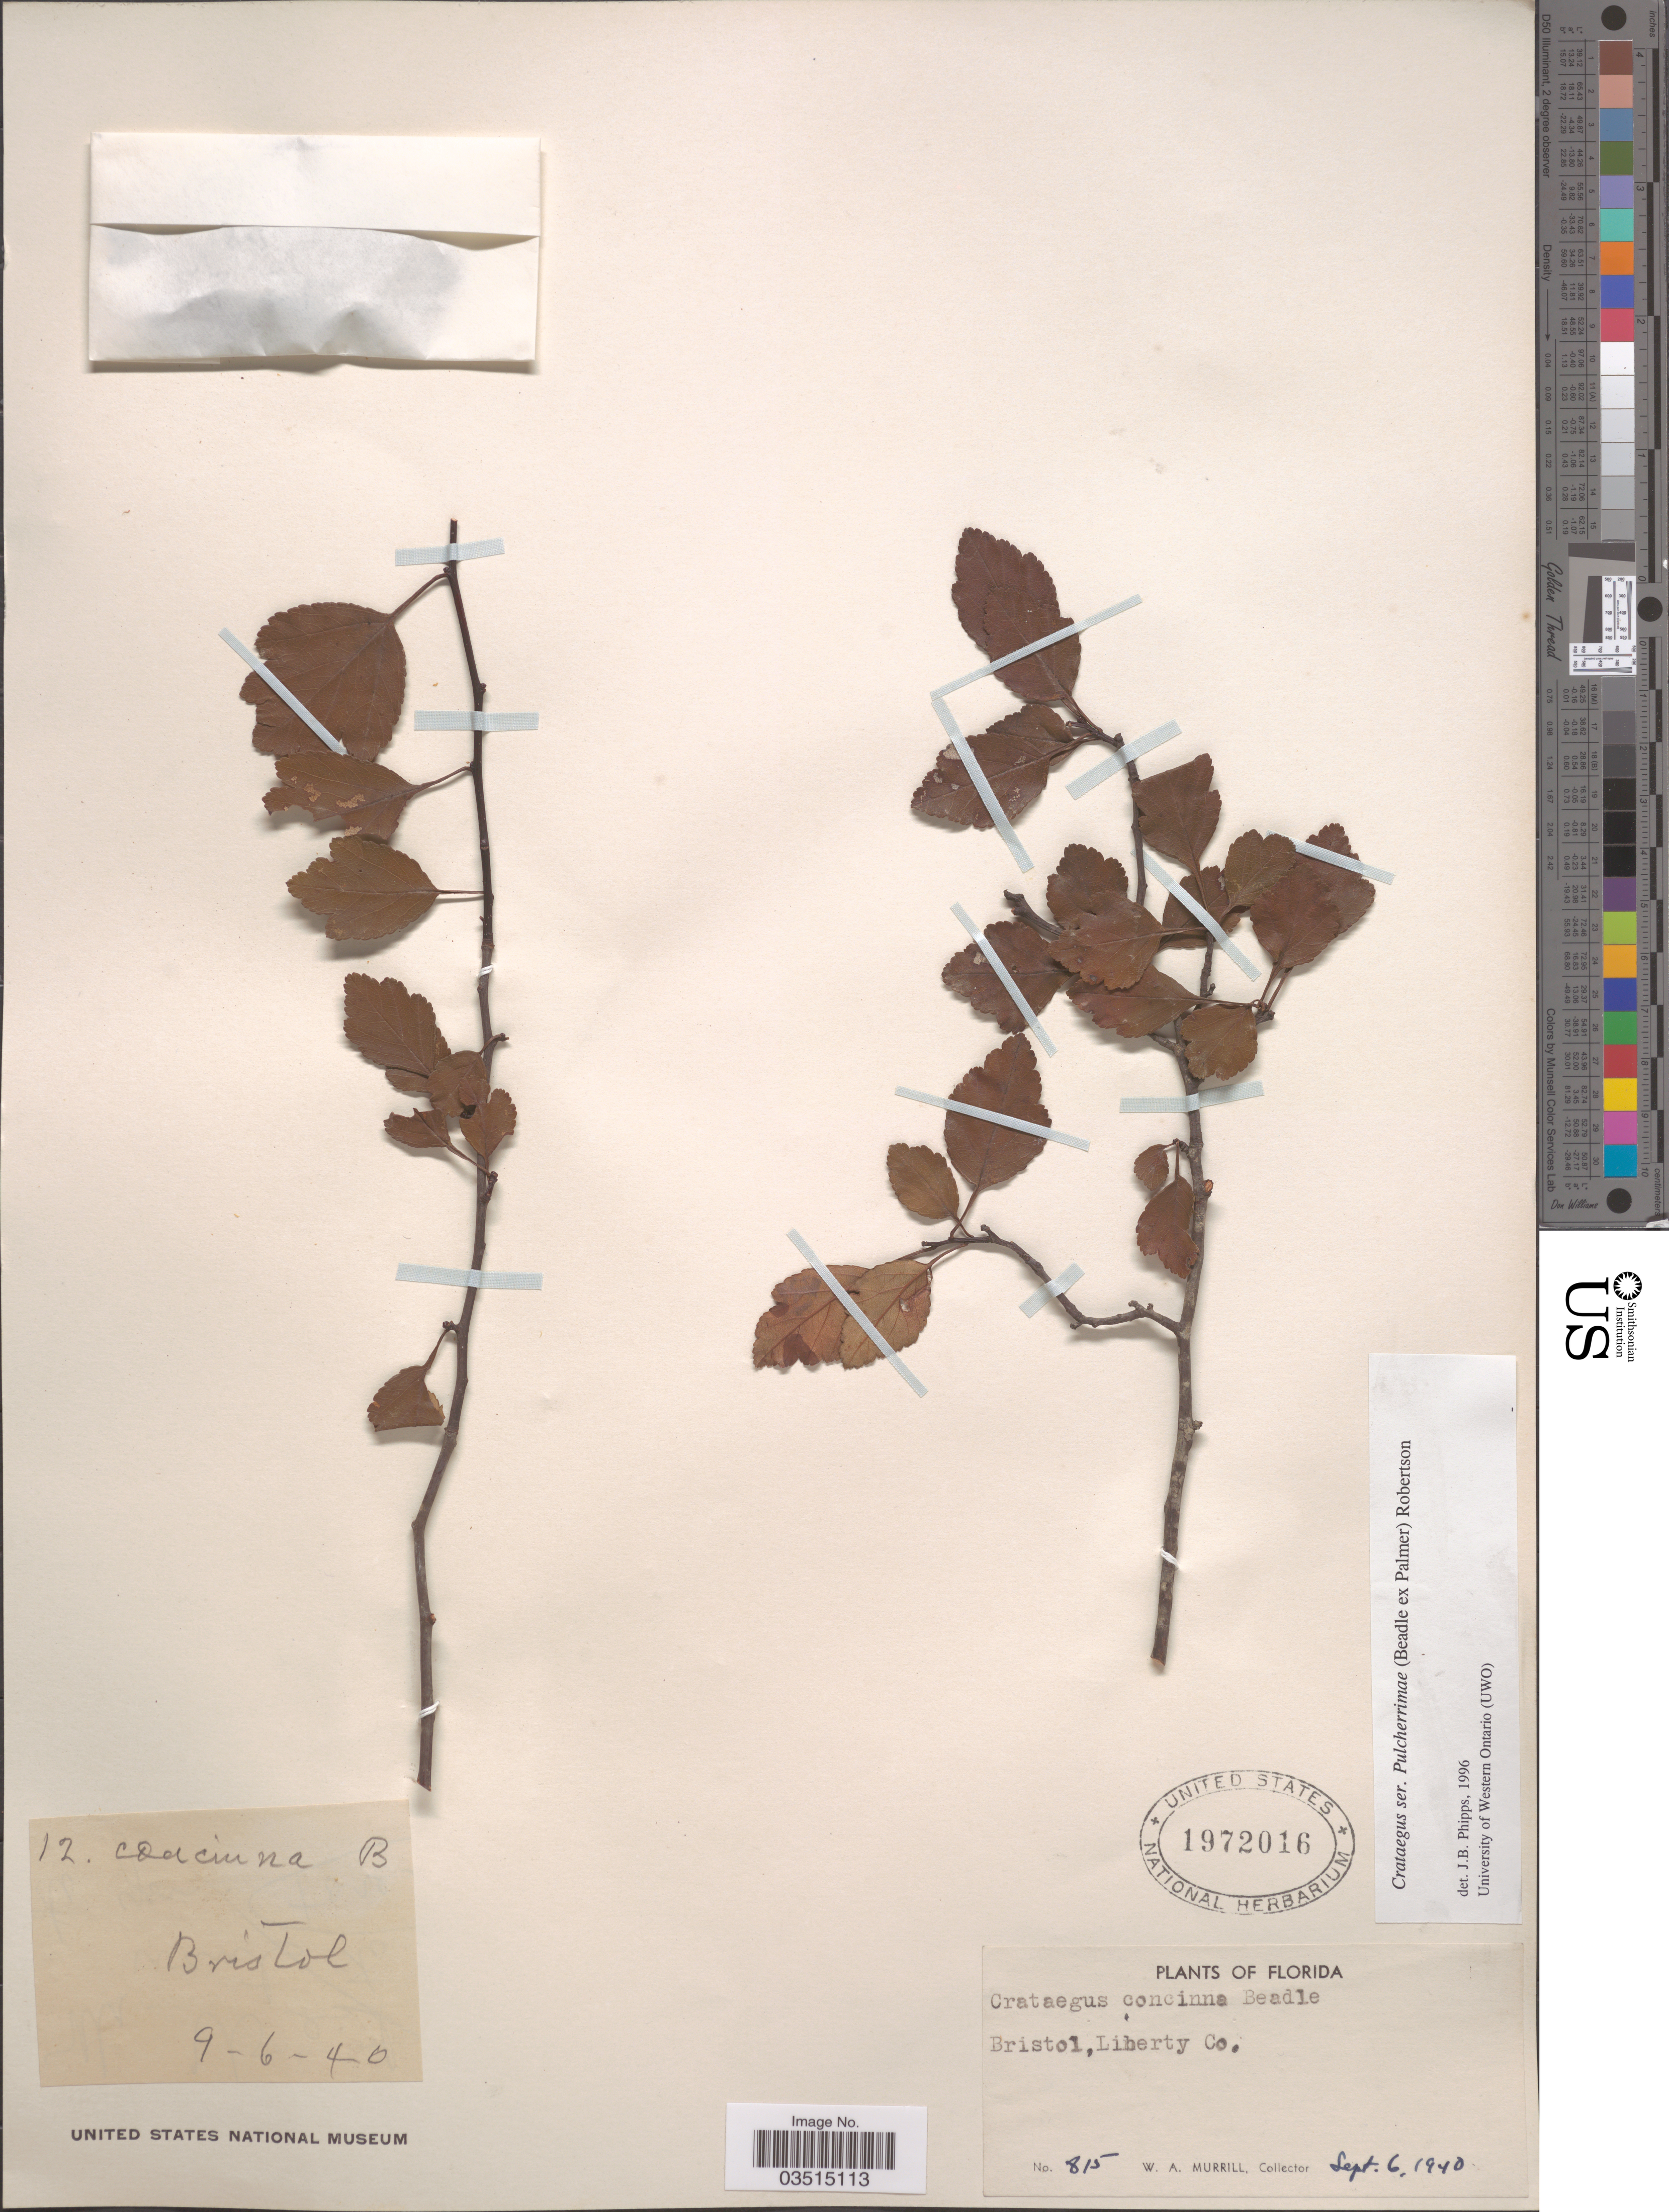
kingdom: Plantae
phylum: Tracheophyta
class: Magnoliopsida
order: Rosales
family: Rosaceae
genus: Crataegus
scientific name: Crataegus incilis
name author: Beadle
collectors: W. A. Murrill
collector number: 815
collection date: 1940-09-06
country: United States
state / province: Florida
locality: Bristol, Liberty Co.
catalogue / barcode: US 1972016